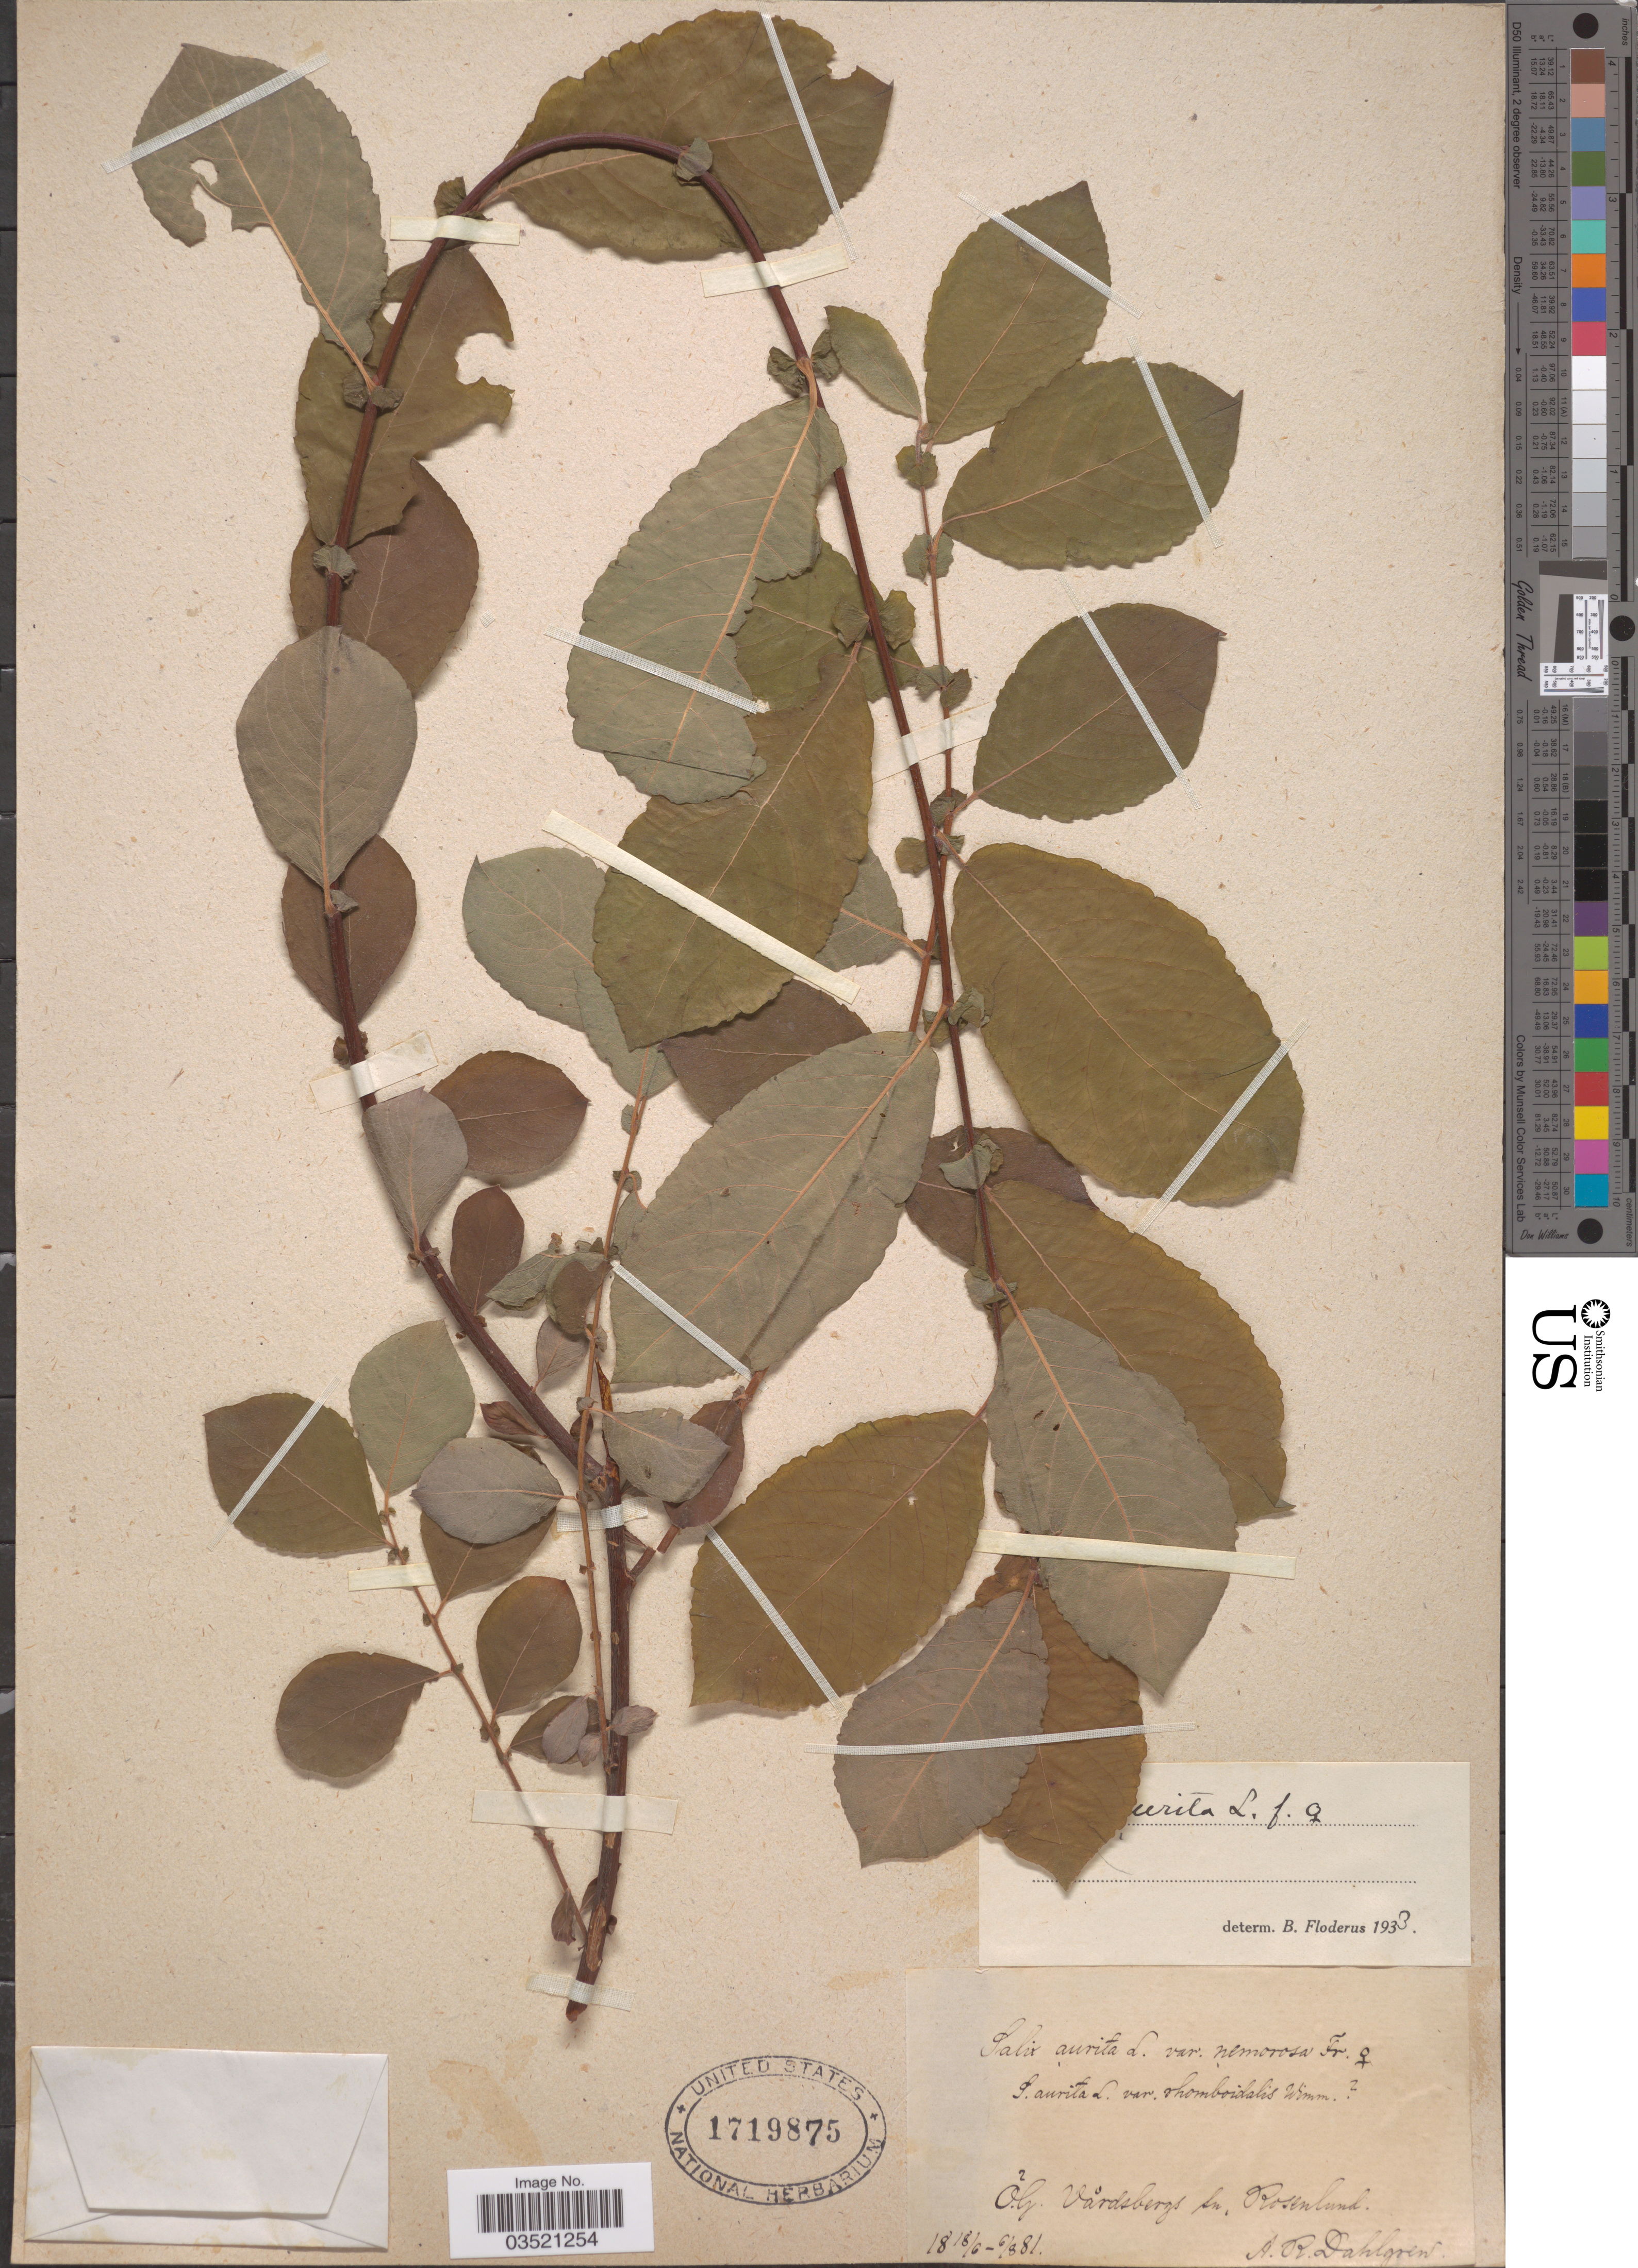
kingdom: Plantae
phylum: Tracheophyta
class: Magnoliopsida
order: Malpighiales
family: Salicaceae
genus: Salix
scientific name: Salix aurita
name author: L.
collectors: A. Dahlgren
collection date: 1881-06-18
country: Sweden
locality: OG. Vårdsbergs sn. Rosenlund.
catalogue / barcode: US 1719875